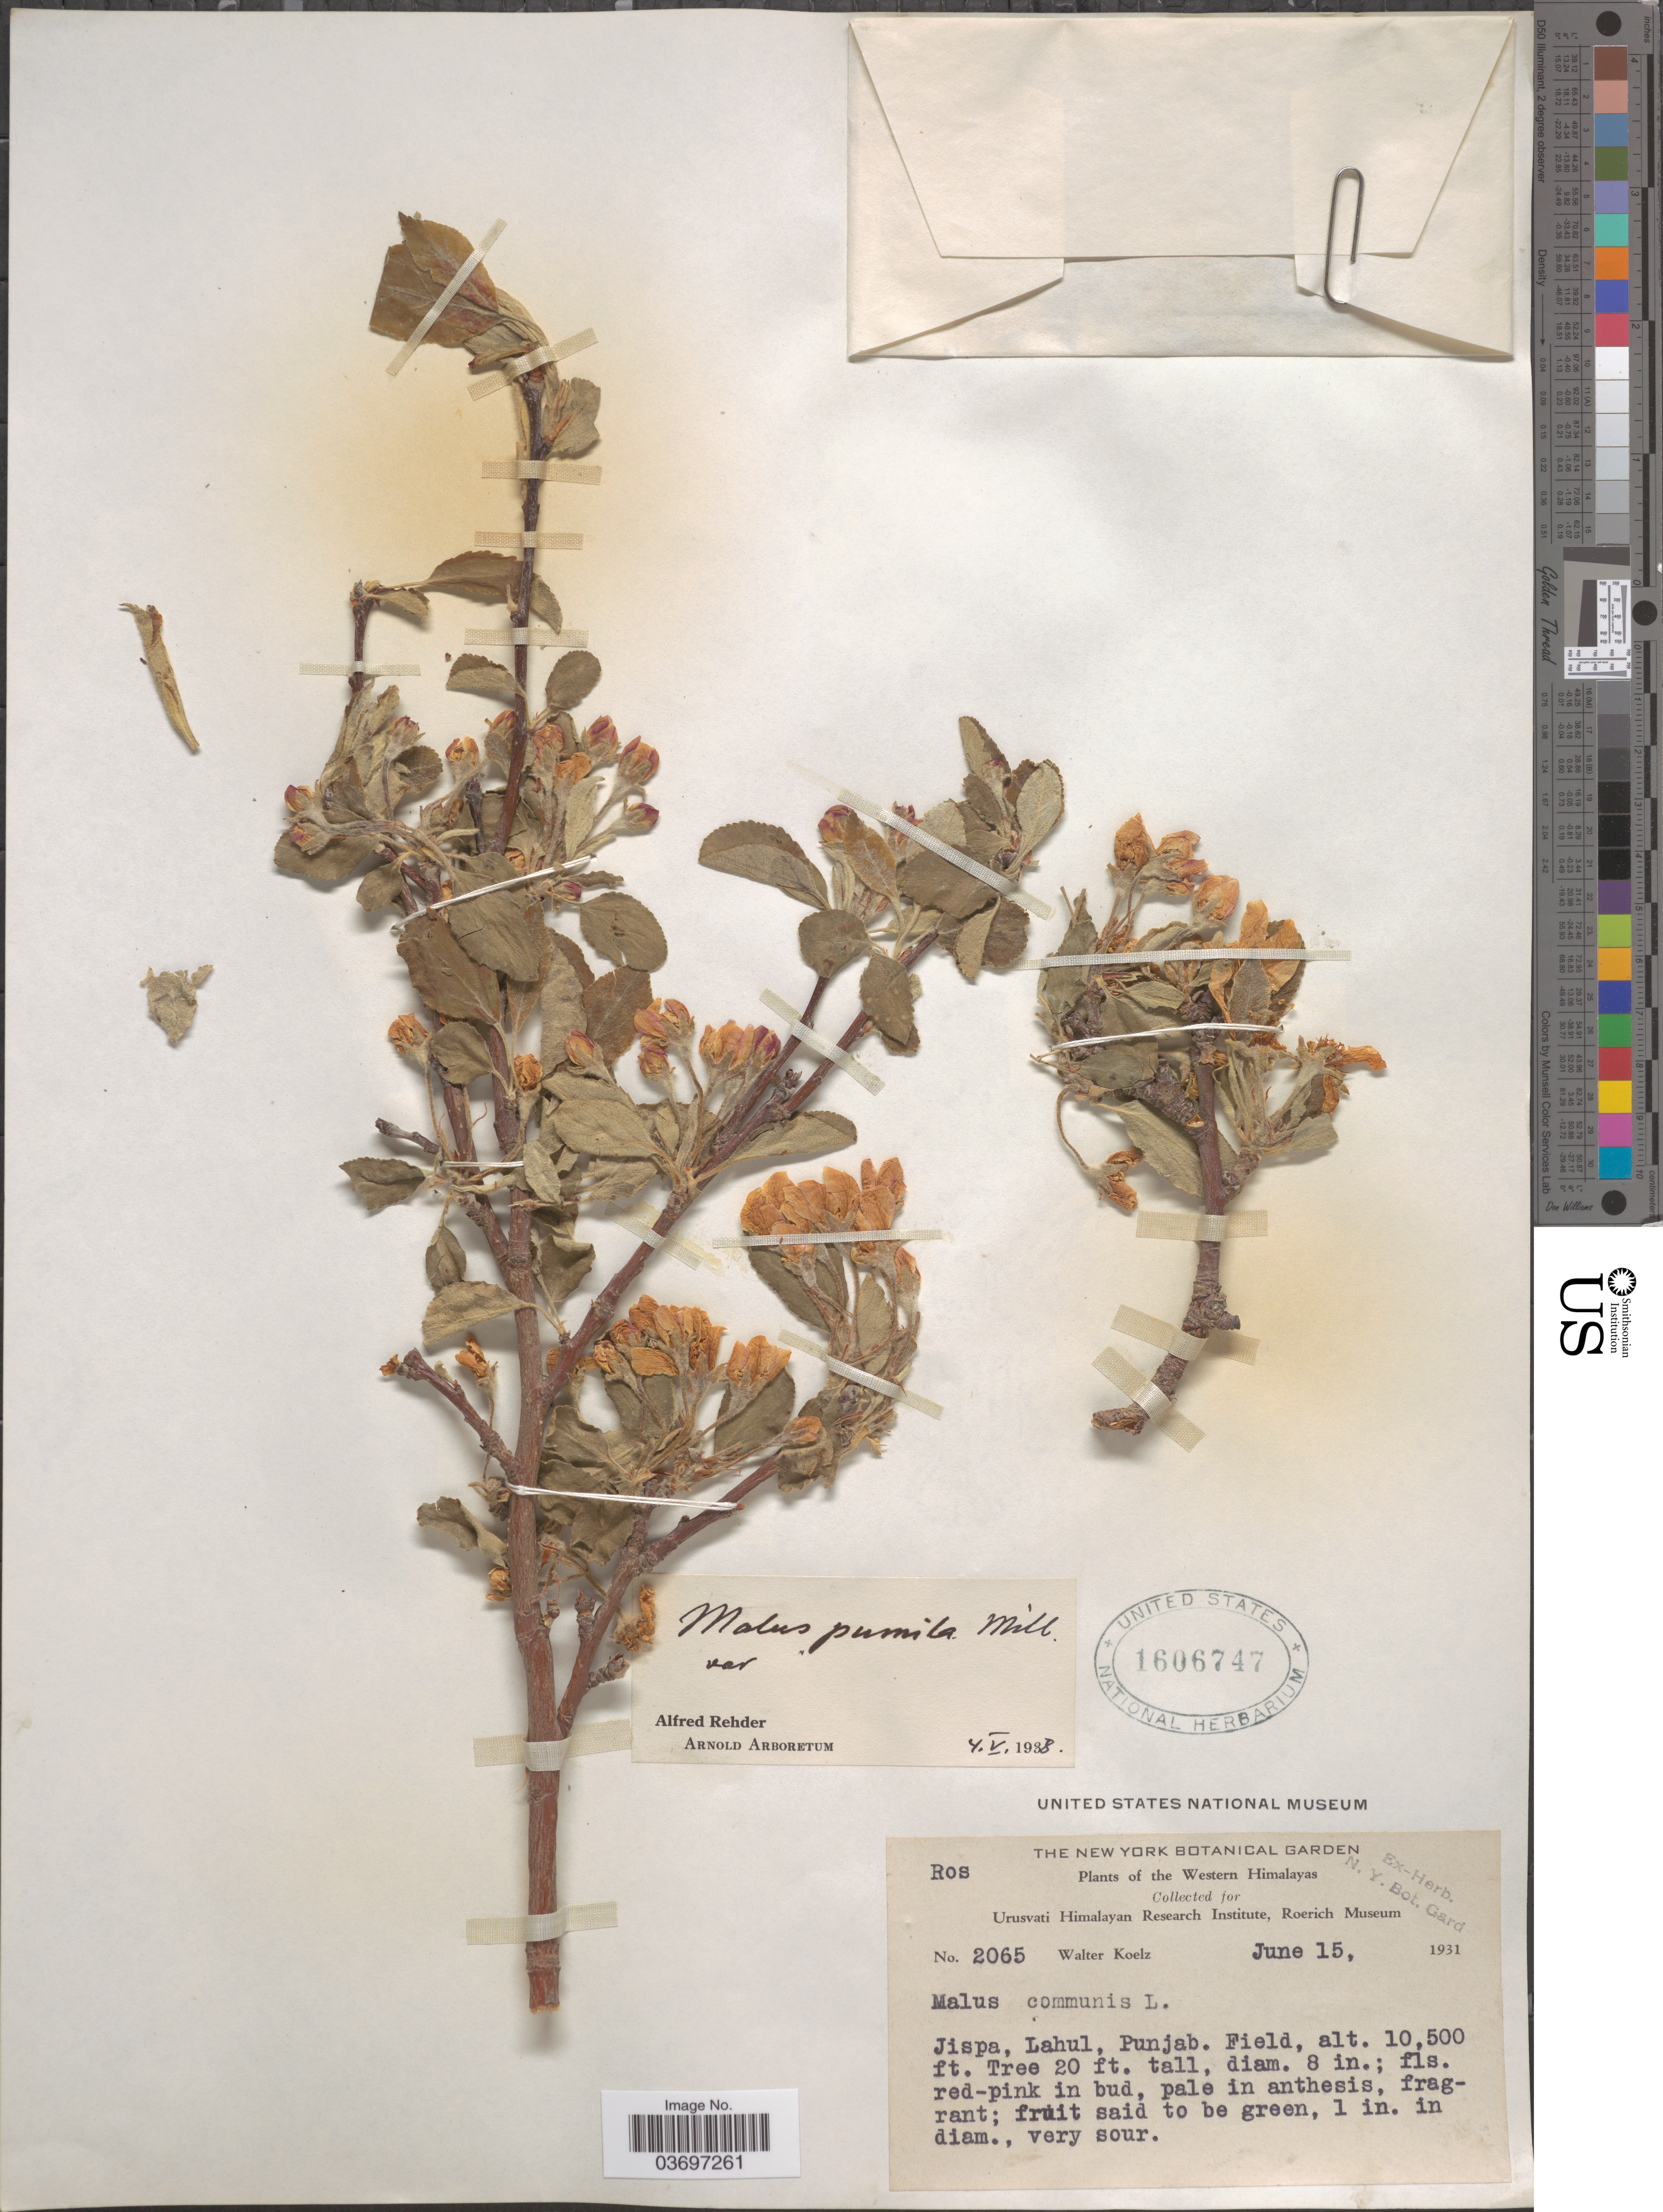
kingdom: Plantae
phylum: Tracheophyta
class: Magnoliopsida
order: Rosales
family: Rosaceae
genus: Malus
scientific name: Malus pumila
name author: Mill.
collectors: W. N. Koelz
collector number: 2065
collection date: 1931-06-15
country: India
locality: Western Himalayas. Jispa, Lahul. Punjab.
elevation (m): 3200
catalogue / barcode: US 1606747